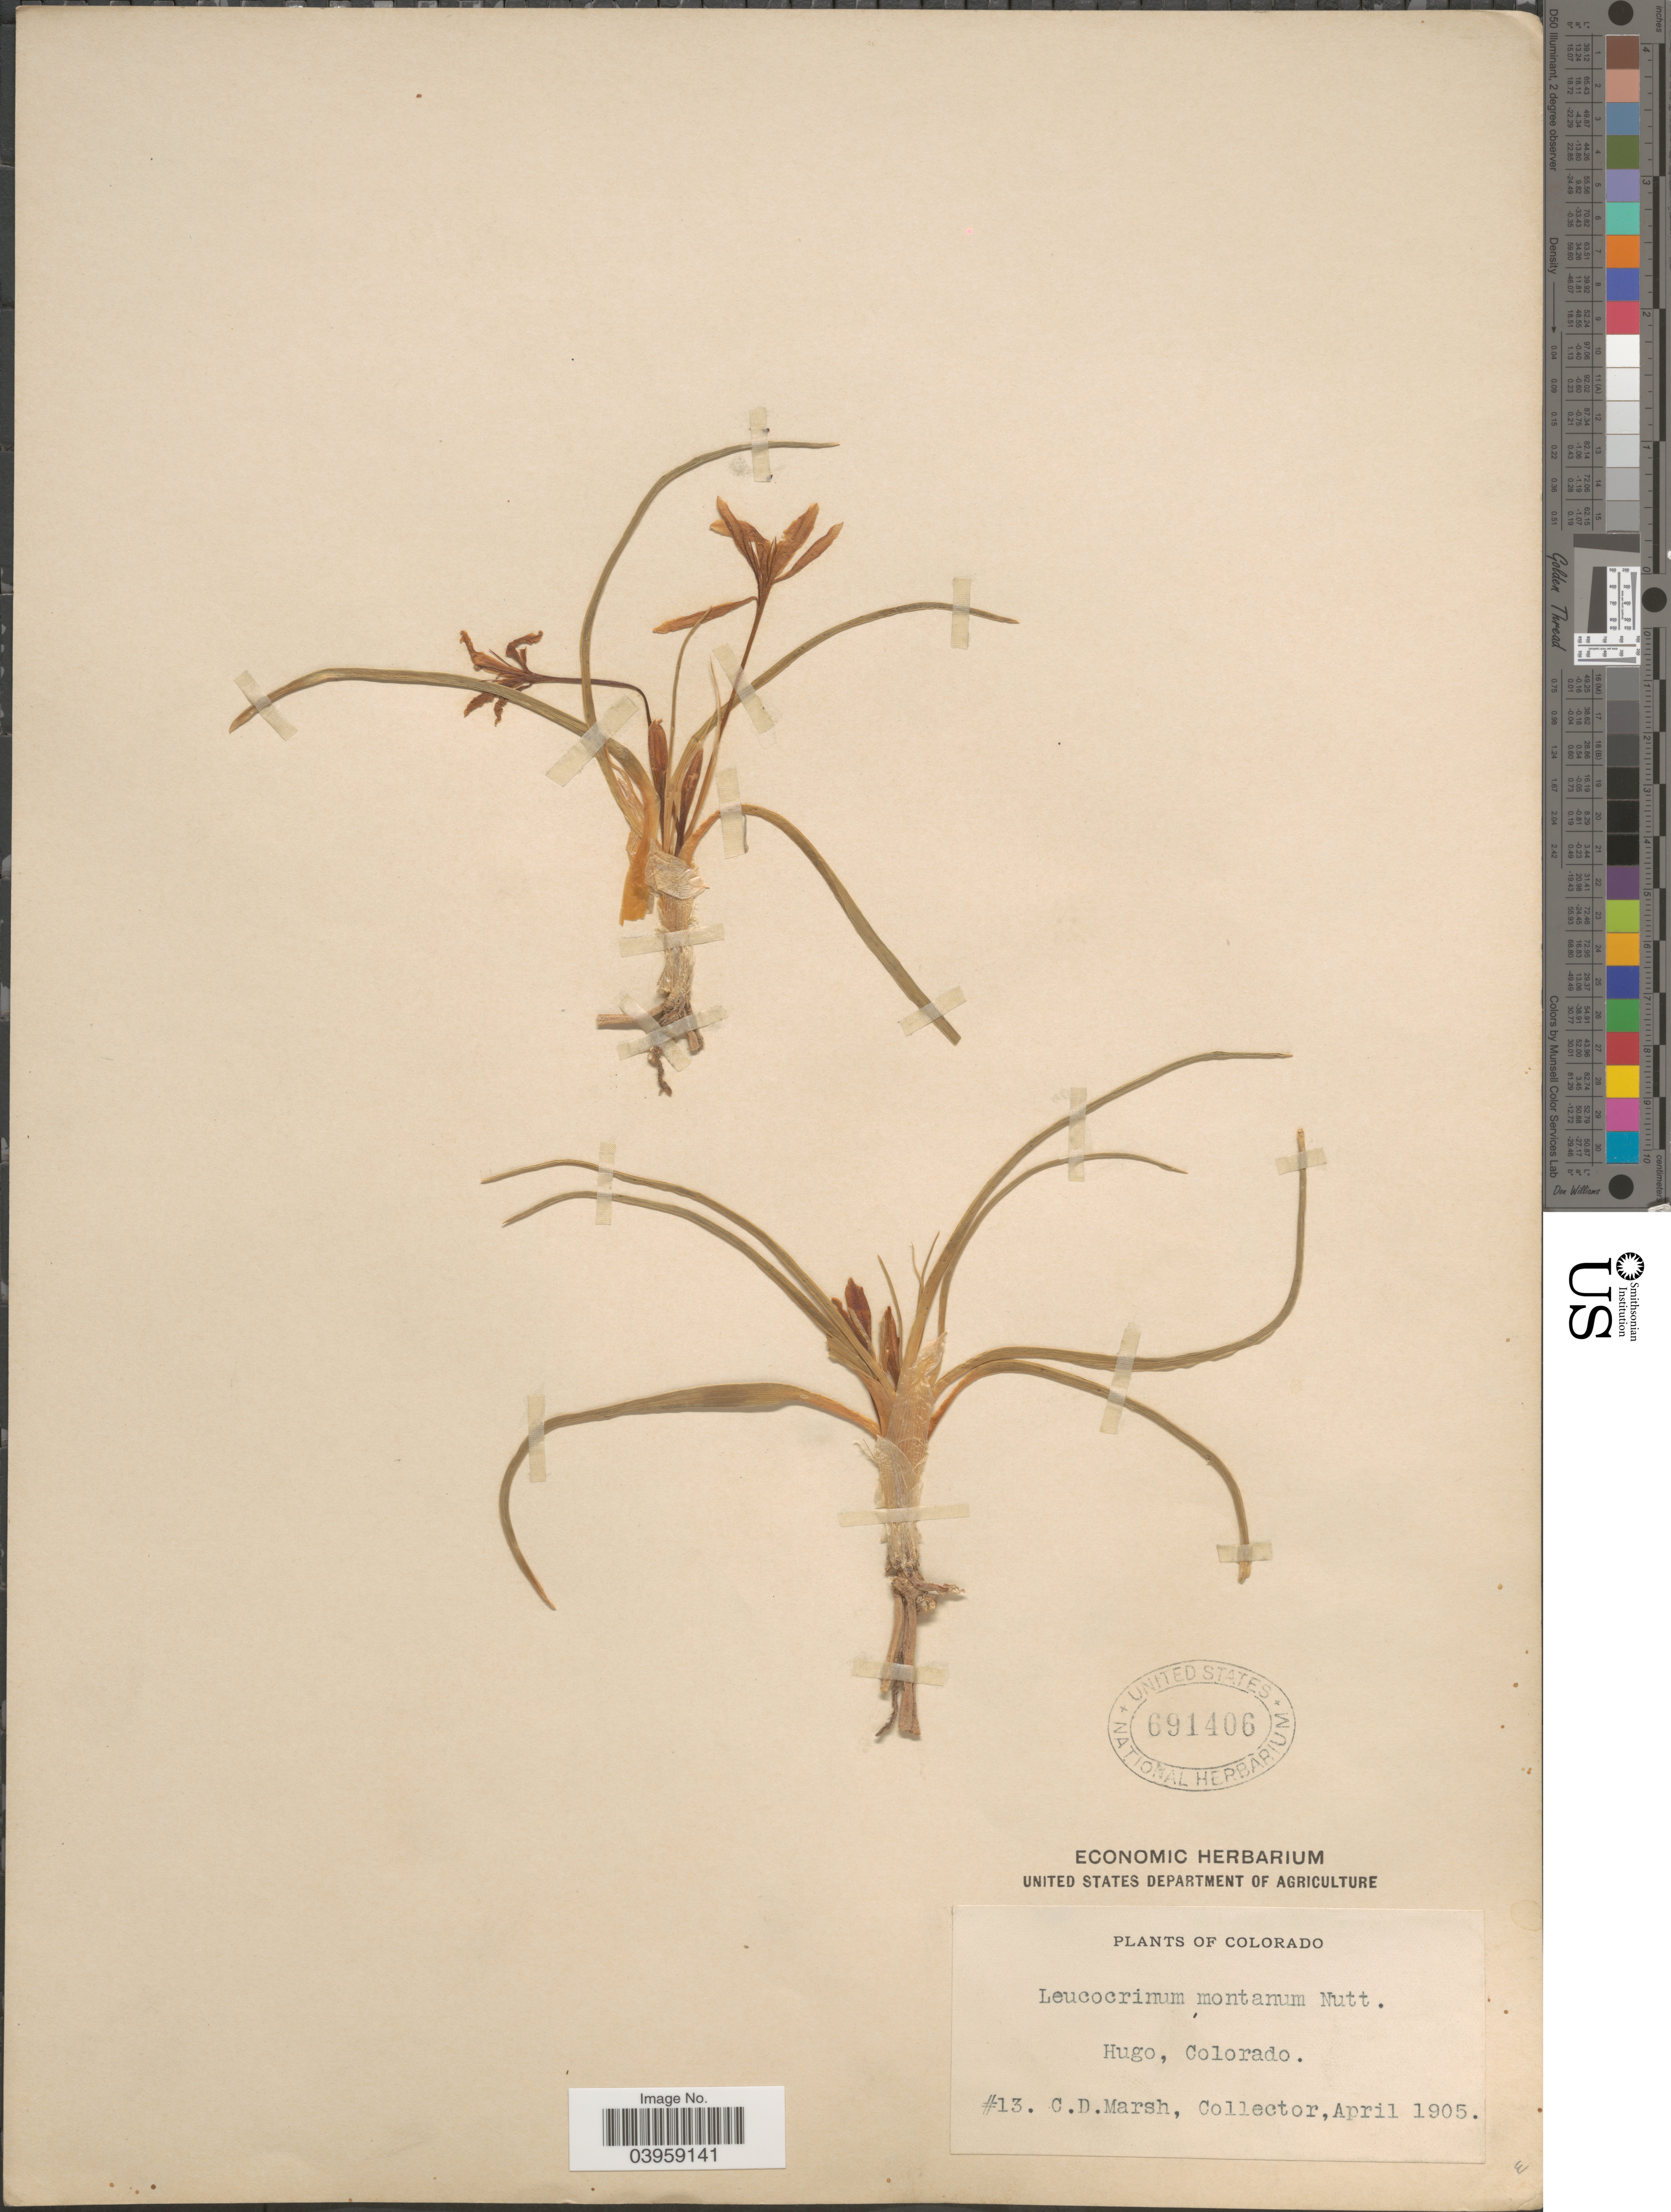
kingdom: Plantae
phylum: Tracheophyta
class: Liliopsida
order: Asparagales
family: Asparagaceae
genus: Leucocrinum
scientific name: Leucocrinum montanum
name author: Nutt.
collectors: C. D. Marsh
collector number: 13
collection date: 1905-04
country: United States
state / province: Colorado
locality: Hugo.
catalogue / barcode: US 691406